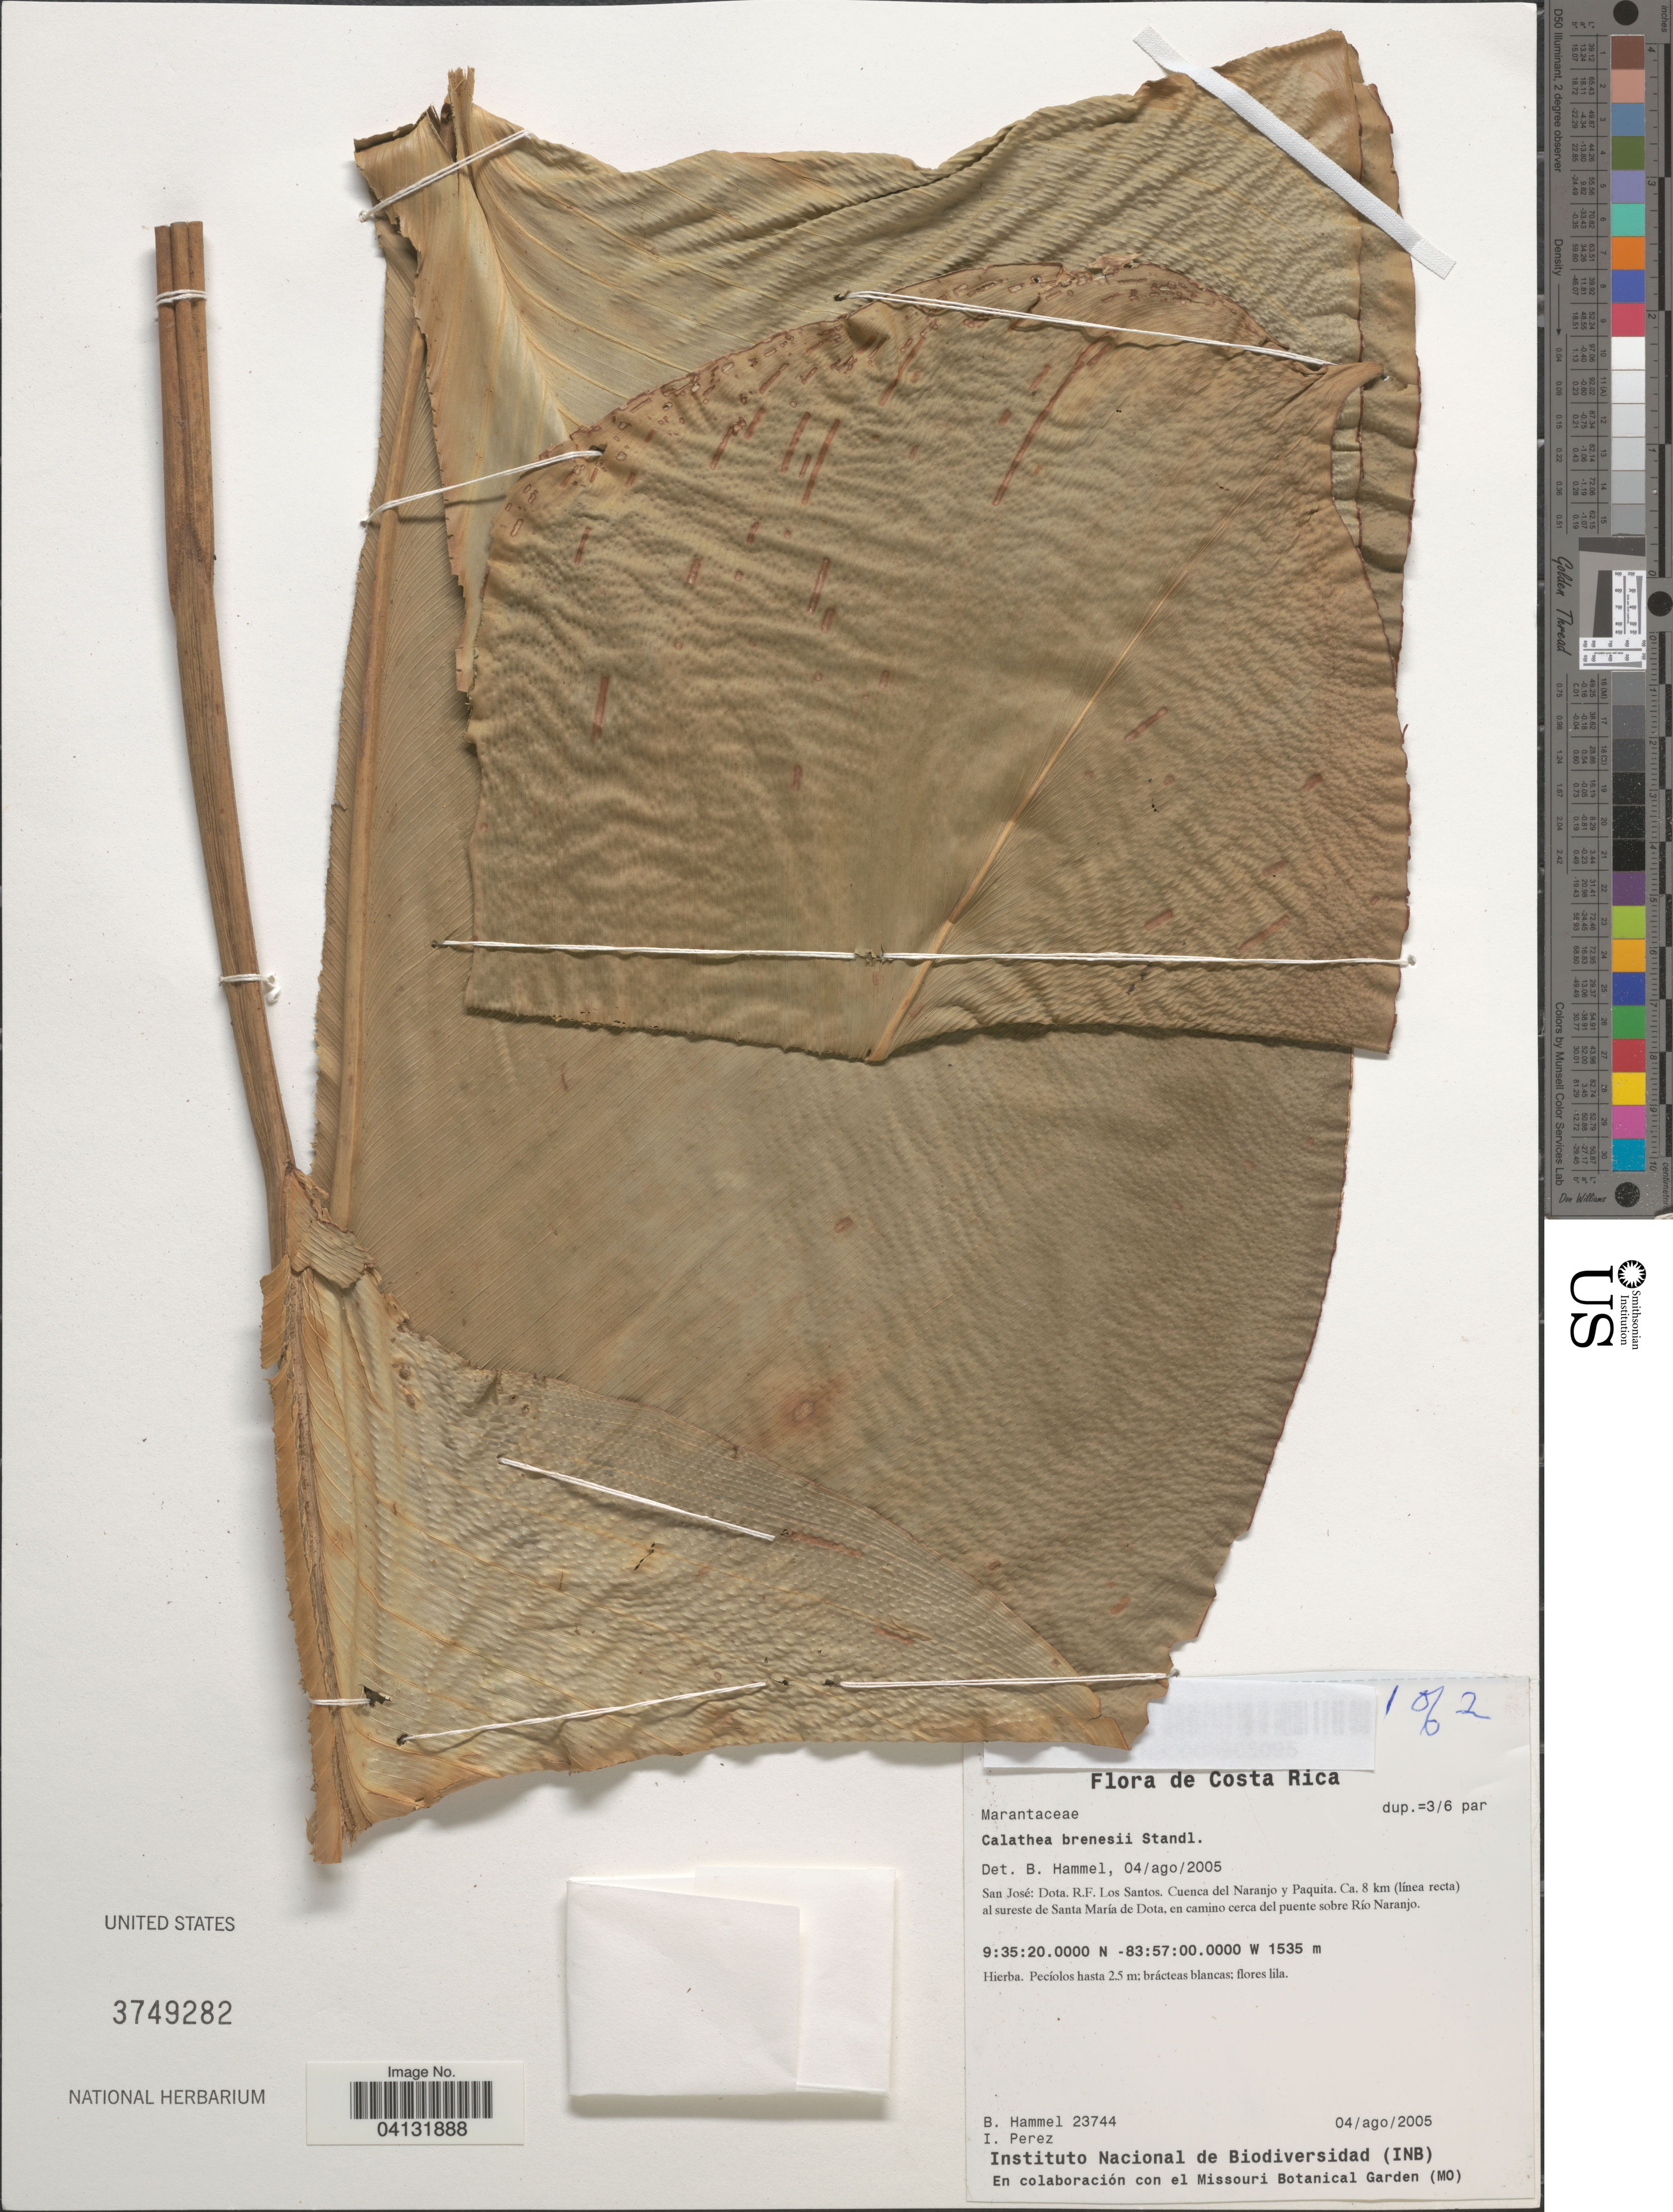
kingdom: Plantae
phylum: Tracheophyta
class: Liliopsida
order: Zingiberales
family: Marantaceae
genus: Calathea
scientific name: Calathea brenesii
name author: Standl.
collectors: B. Hammel & I. Pérez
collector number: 23744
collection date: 2005-08-04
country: Costa Rica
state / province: San José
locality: Dota. R.F. Los Santos. Cuenca del Naranjo y Paquita. Ca. 8 km (línea recta) al sureste de Santa María de Dota, en camino cerca del puente sobre Río Naranjo.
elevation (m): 1535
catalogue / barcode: US 3749282